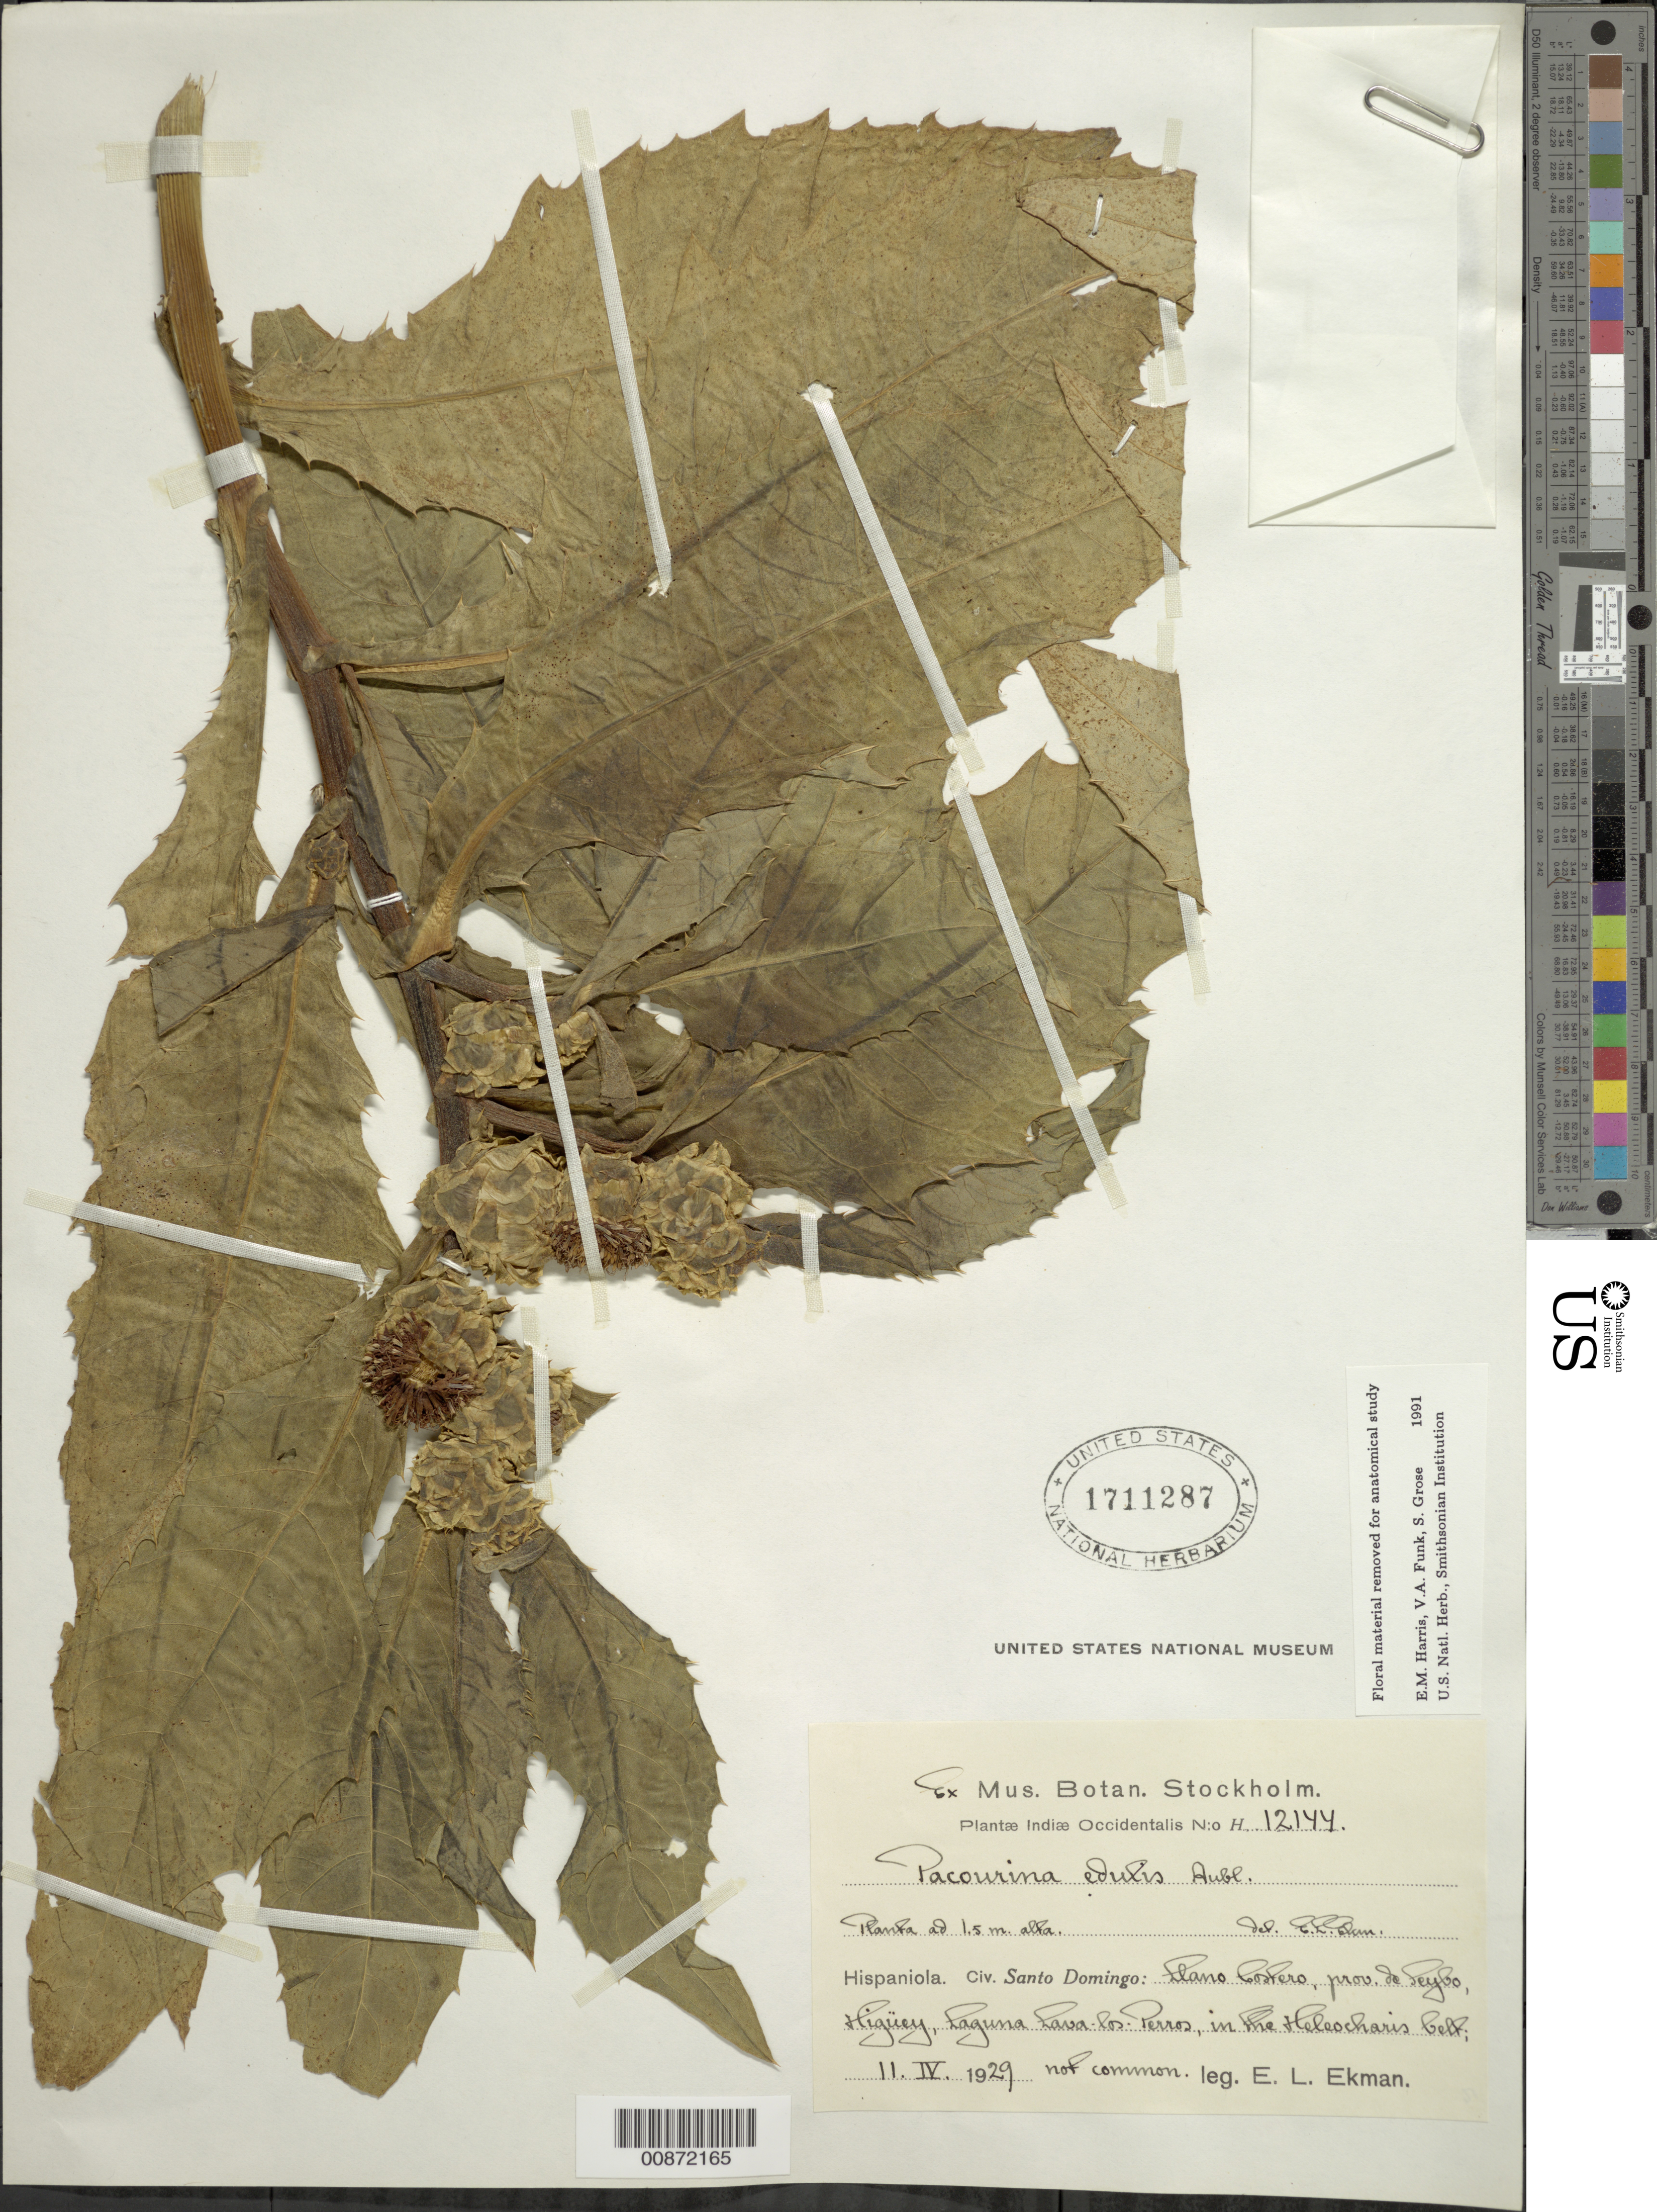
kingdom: Plantae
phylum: Tracheophyta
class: Magnoliopsida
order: Asterales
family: Asteraceae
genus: Pacourina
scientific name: Pacourina edulis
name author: Aubl.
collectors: E. L. Ekman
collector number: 12144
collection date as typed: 11 Apr 1929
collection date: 1929-04-11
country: Dominican Republic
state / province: El Seibo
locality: Civ. Santo Domingo. Higüey, Laguna Lava-los- Perros, in Helescharis.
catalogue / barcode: US 1711287